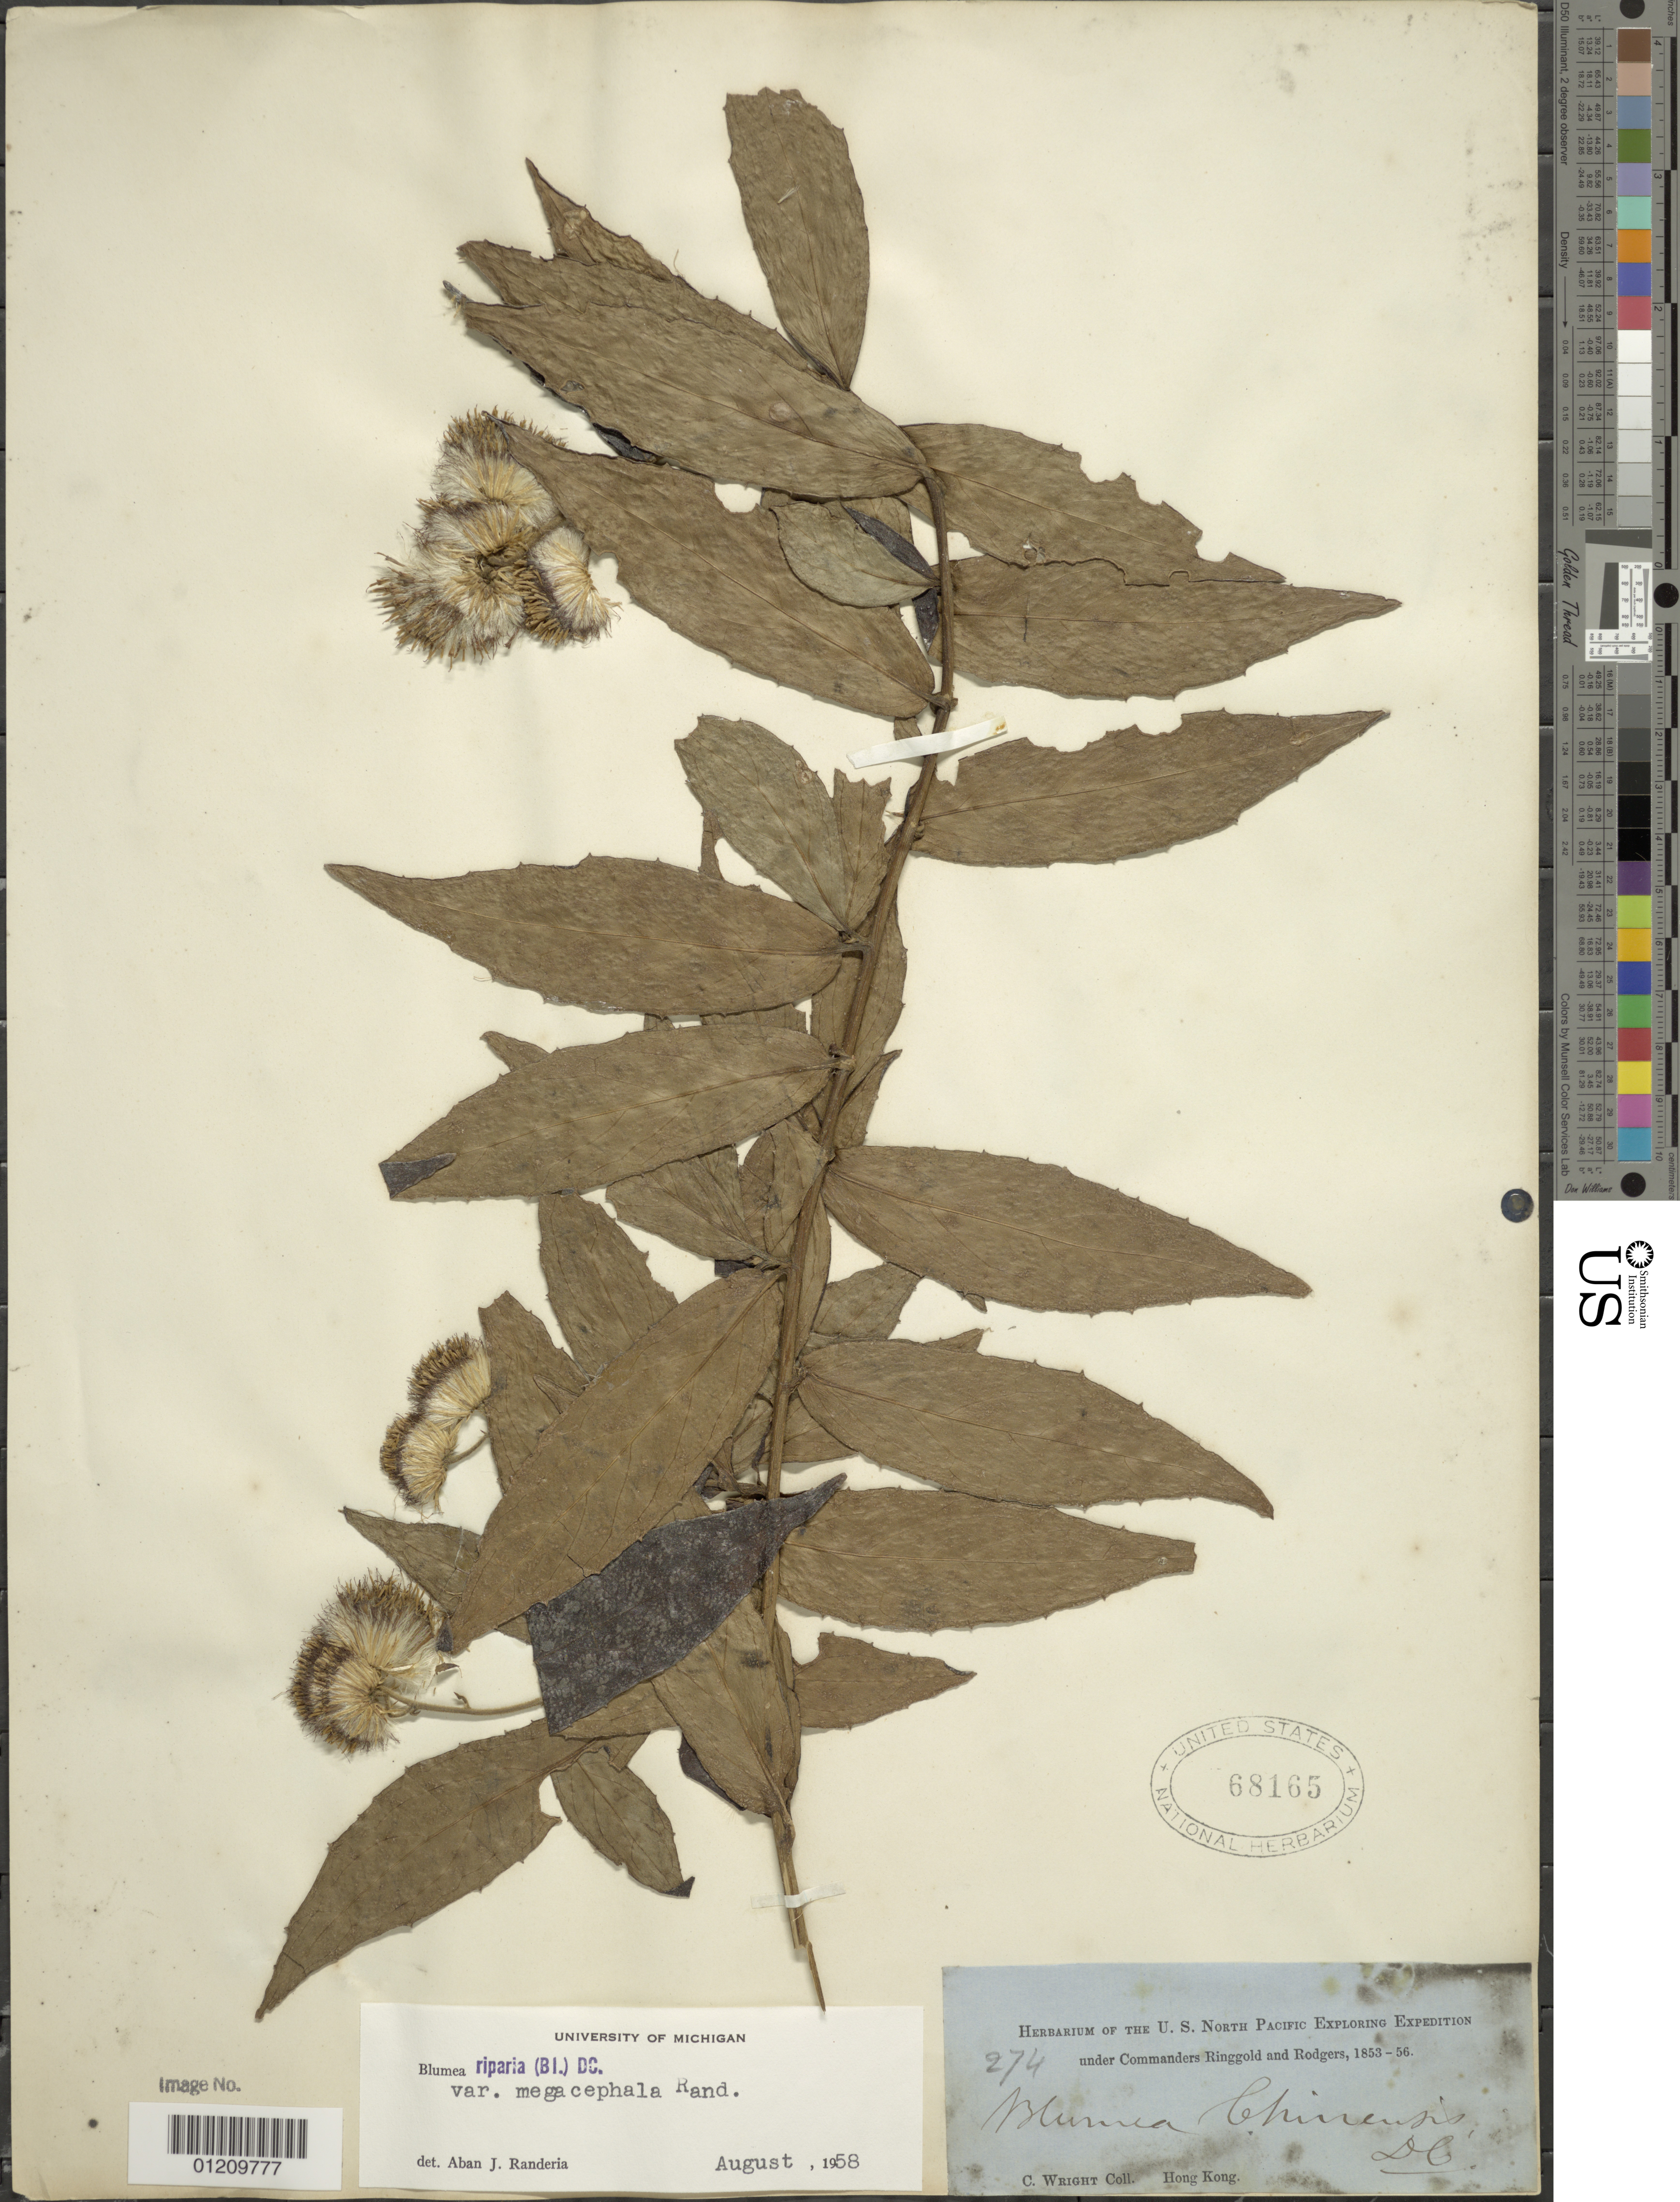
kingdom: Plantae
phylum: Tracheophyta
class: Magnoliopsida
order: Asterales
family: Asteraceae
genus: Blumea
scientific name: Blumea riparia var. megacephala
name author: Randeria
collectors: C. Wright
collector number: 274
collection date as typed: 1853 to -- -- 1856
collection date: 1853/1856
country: China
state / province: Hong Kong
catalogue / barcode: US 68165